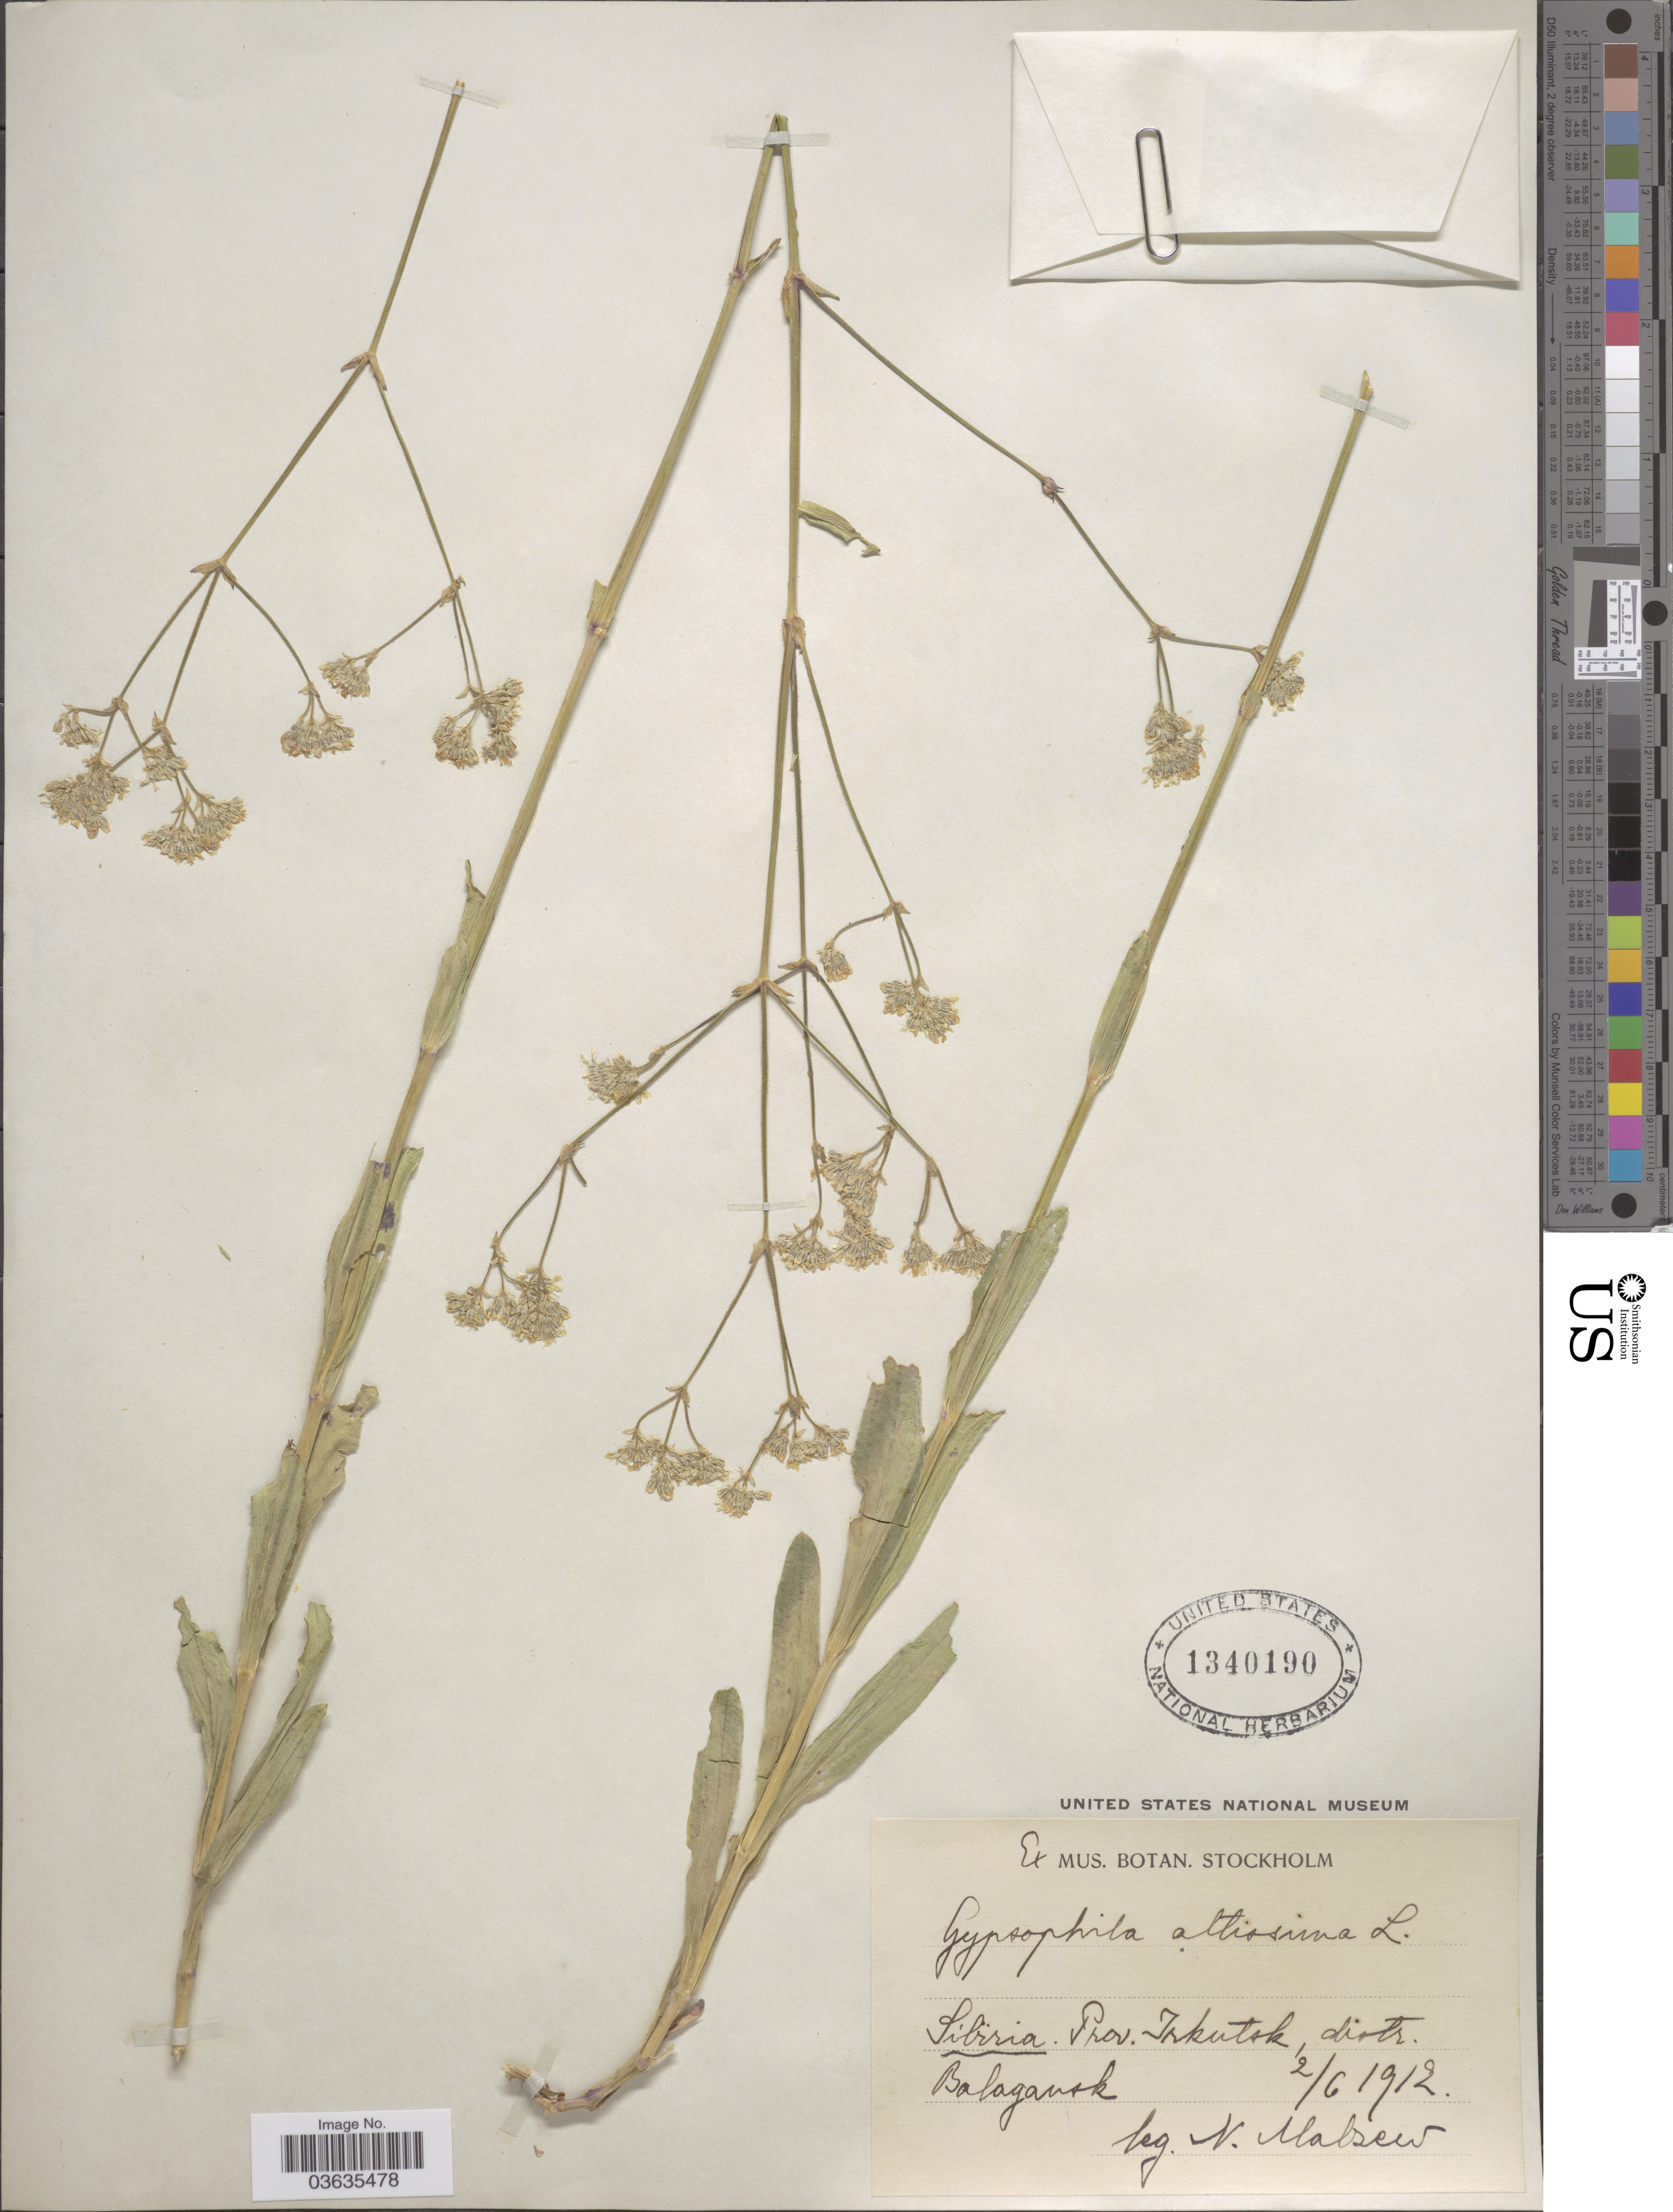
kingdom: Plantae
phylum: Tracheophyta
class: Magnoliopsida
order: Caryophyllales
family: Caryophyllaceae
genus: Gypsophila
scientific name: Gypsophila altissima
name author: L.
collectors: N. Malzew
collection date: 1912-06-02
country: Russian Federation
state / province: Irkutsk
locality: Sibiria. Prov. Irkutsk, distr. Balagansk.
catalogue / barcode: US 1340190